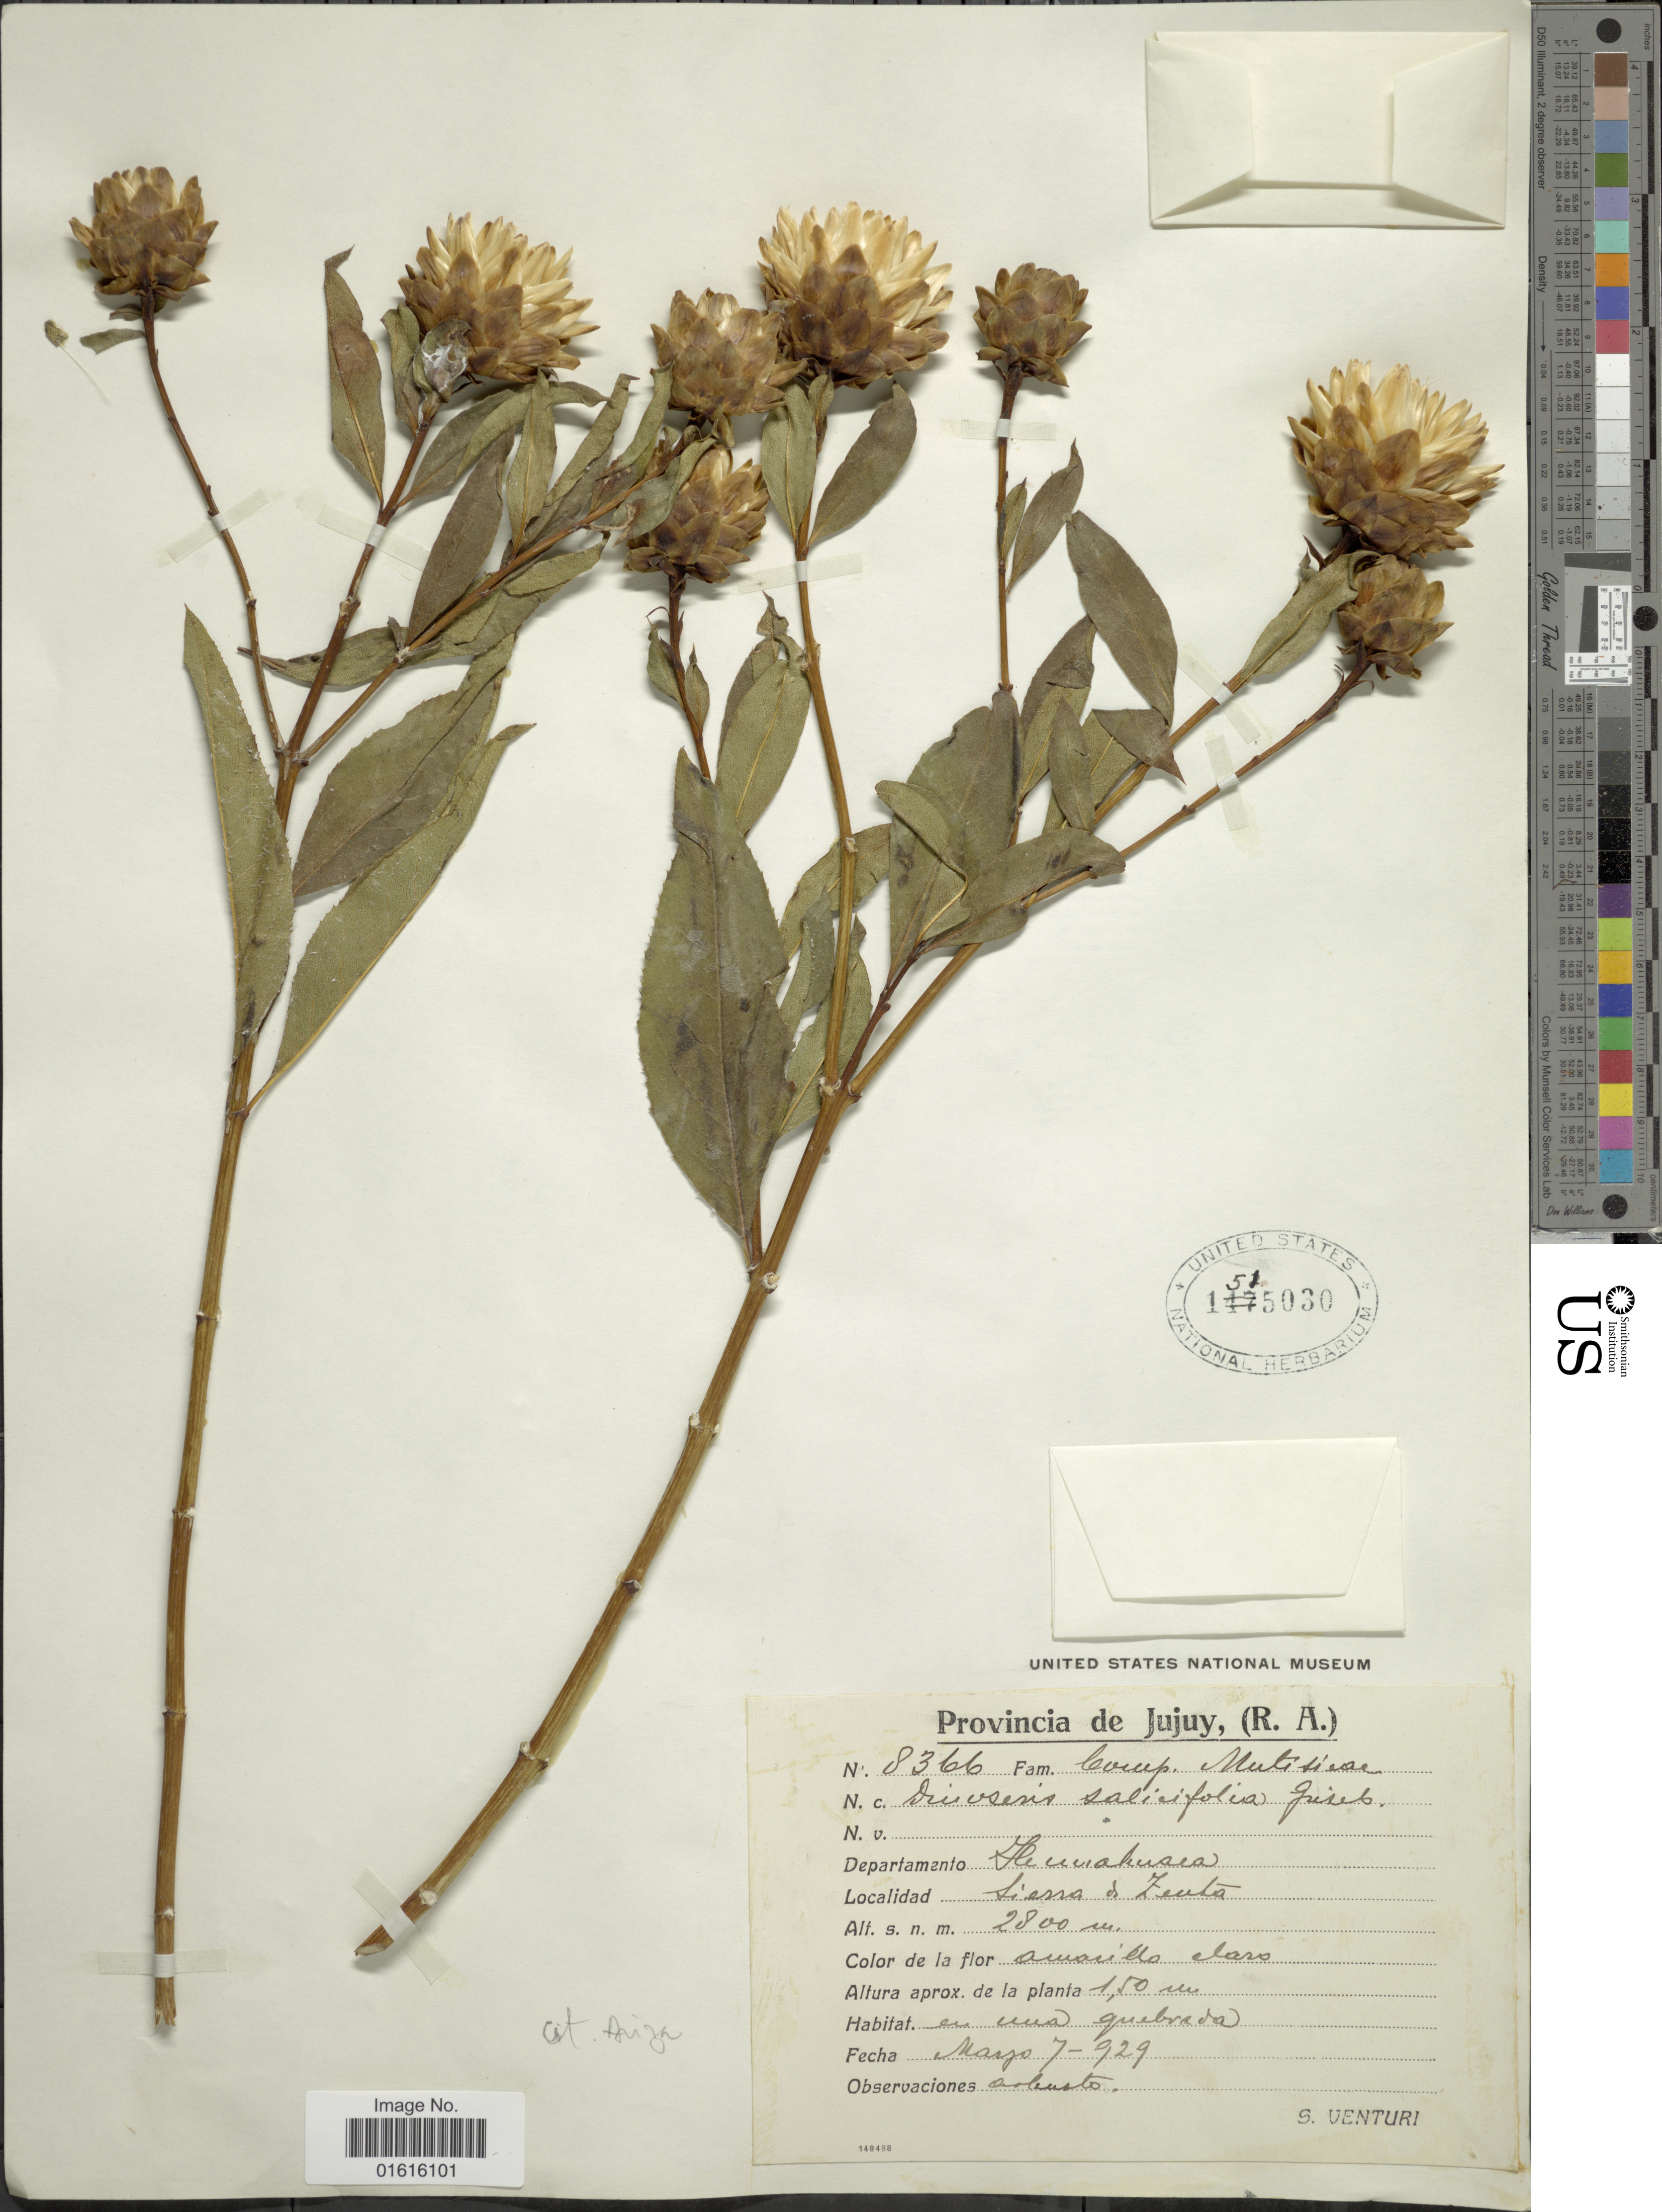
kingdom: Plantae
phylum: Tracheophyta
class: Magnoliopsida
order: Asterales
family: Asteraceae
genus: Dinoseris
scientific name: Dinoseris salicifolia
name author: Griseb.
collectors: S. Venturi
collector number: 8366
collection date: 1929-05-07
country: Argentina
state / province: Jujuy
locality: Departamento Huakusea, Sierra es Zueta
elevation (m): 2800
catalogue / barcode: US 151030